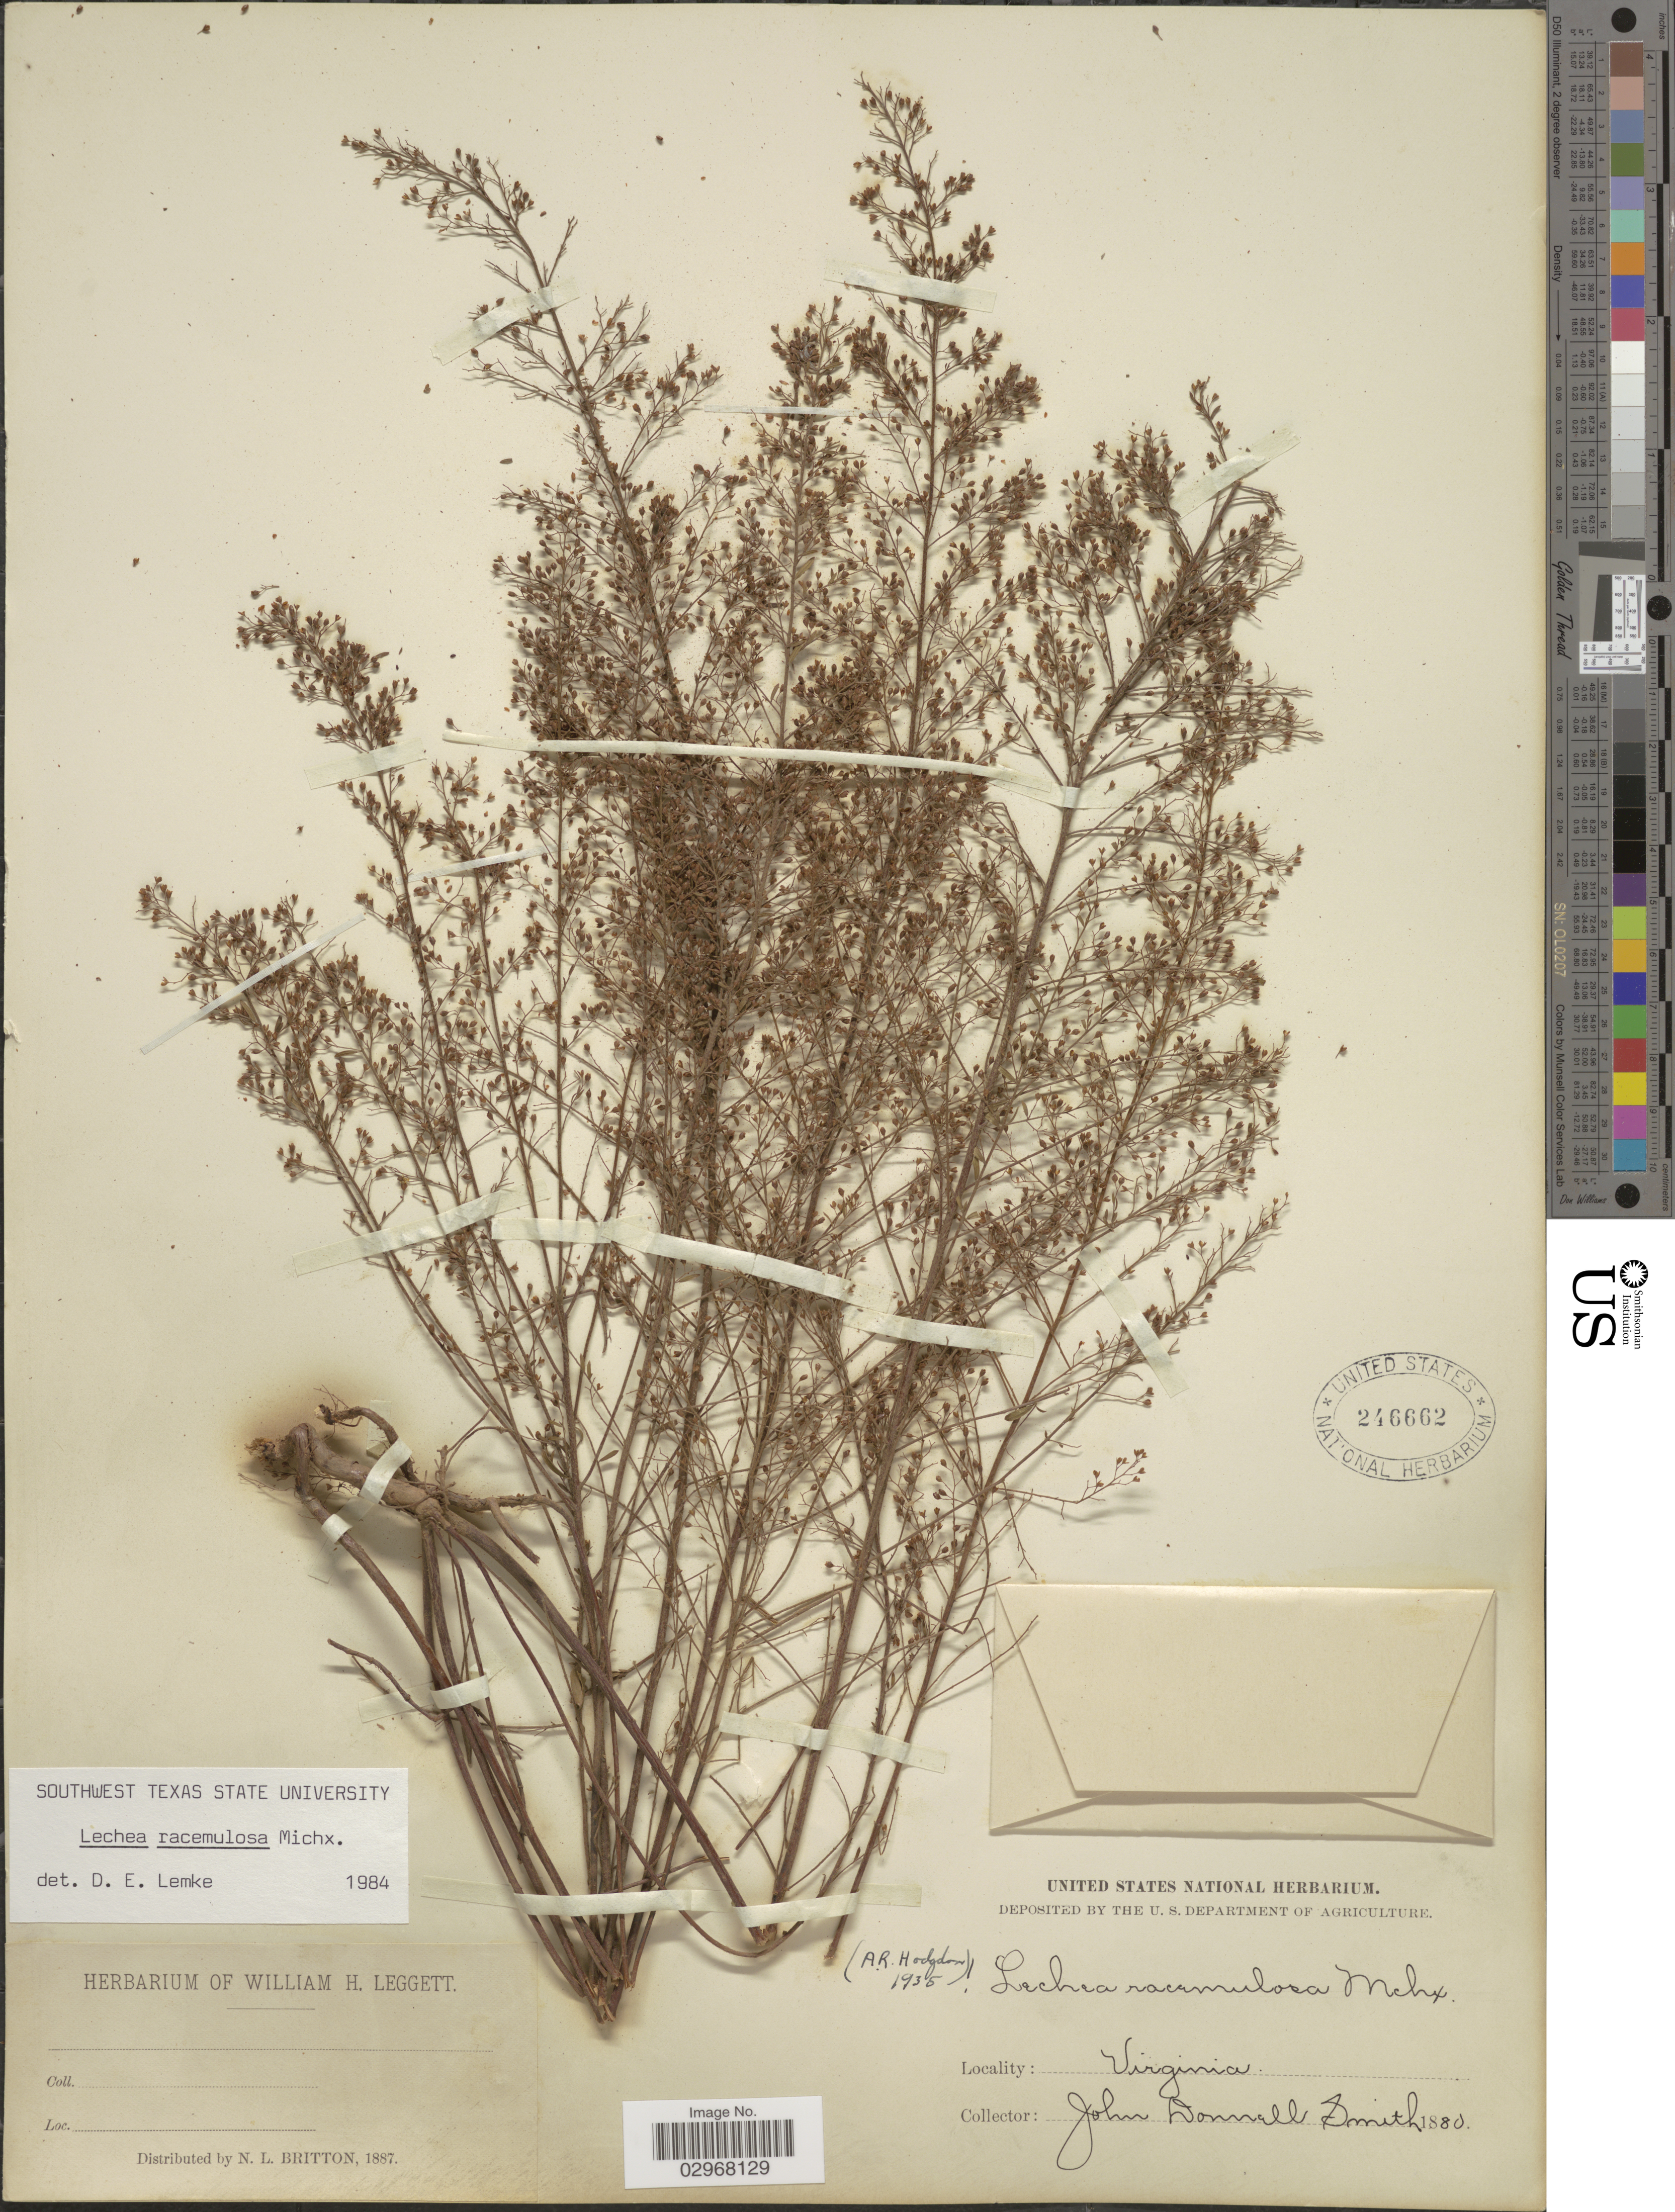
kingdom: Plantae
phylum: Tracheophyta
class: Magnoliopsida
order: Malvales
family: Cistaceae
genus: Lechea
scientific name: Lechea racemulosa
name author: Michx.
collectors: J. Donnell Smith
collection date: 1880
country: United States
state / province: Virginia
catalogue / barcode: US 246662